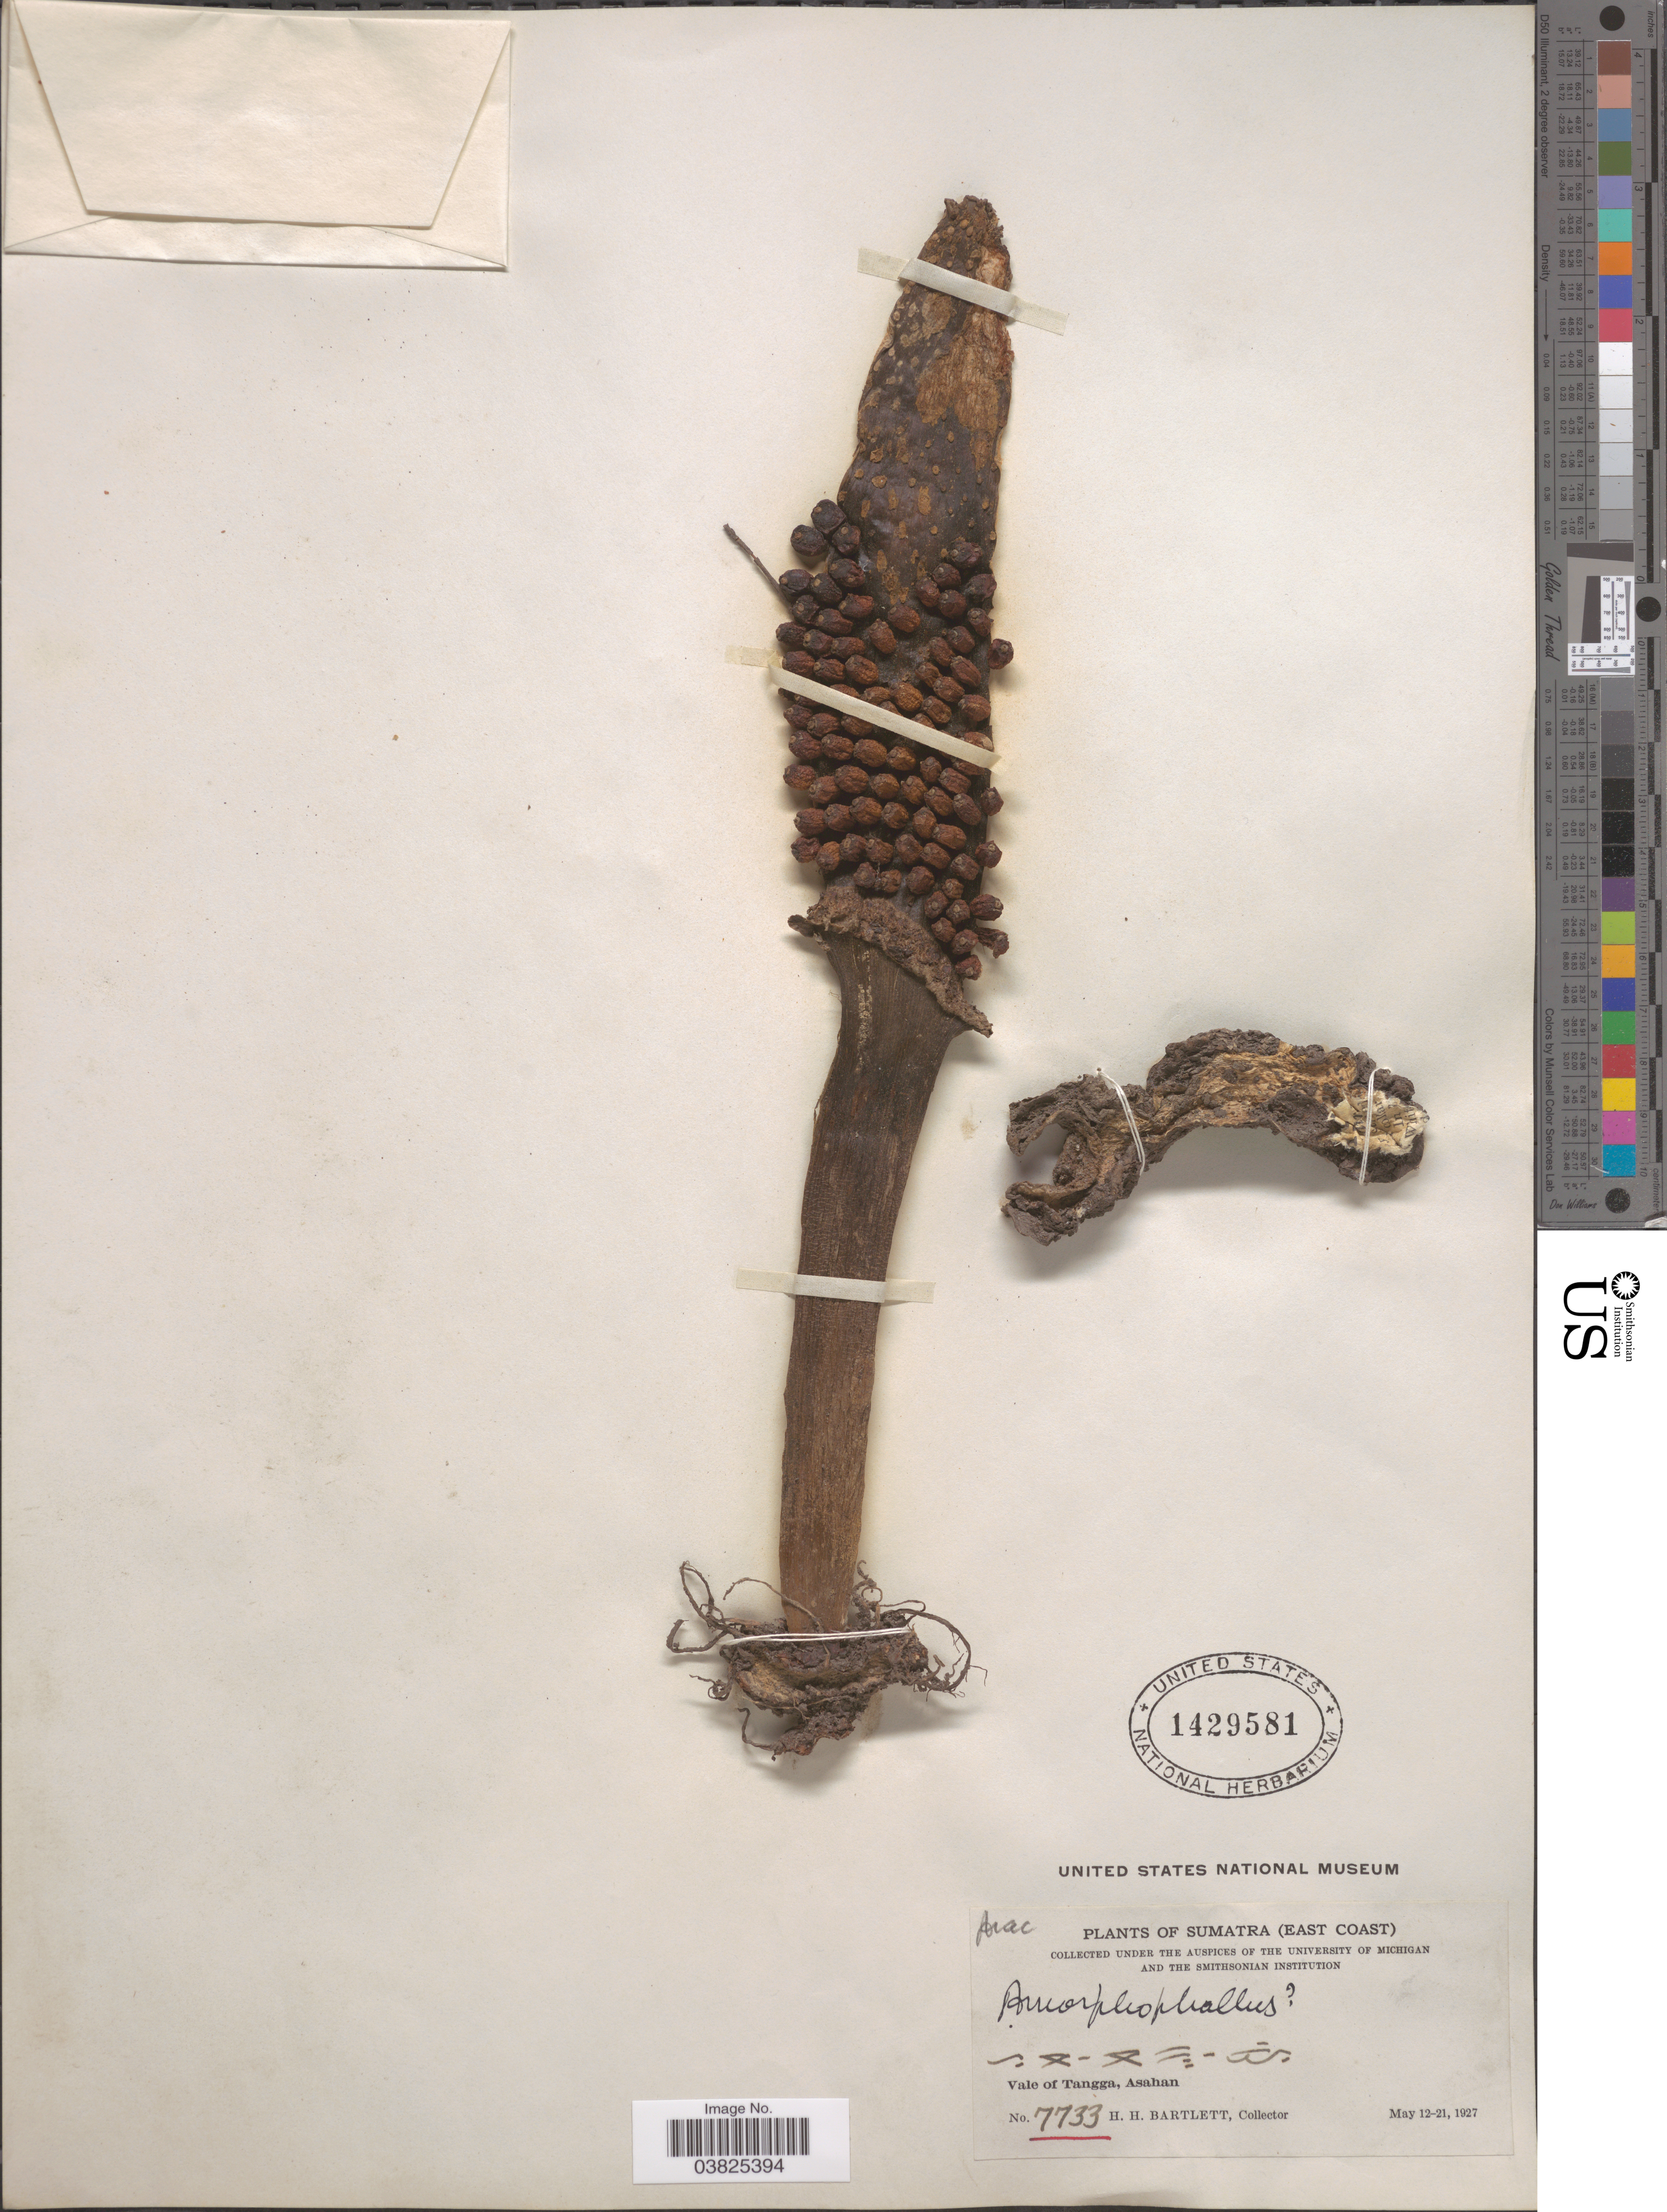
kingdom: Plantae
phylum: Tracheophyta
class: Liliopsida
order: Alismatales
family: Araceae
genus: Amorphophallus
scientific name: Amorphophallus sp.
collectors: H. H. Bartlett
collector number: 7733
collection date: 1927-05-12/1927-05-21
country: Indonesia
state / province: Sumatra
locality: East Coast. Vale of Tangga, Asahan.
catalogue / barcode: US 1429581